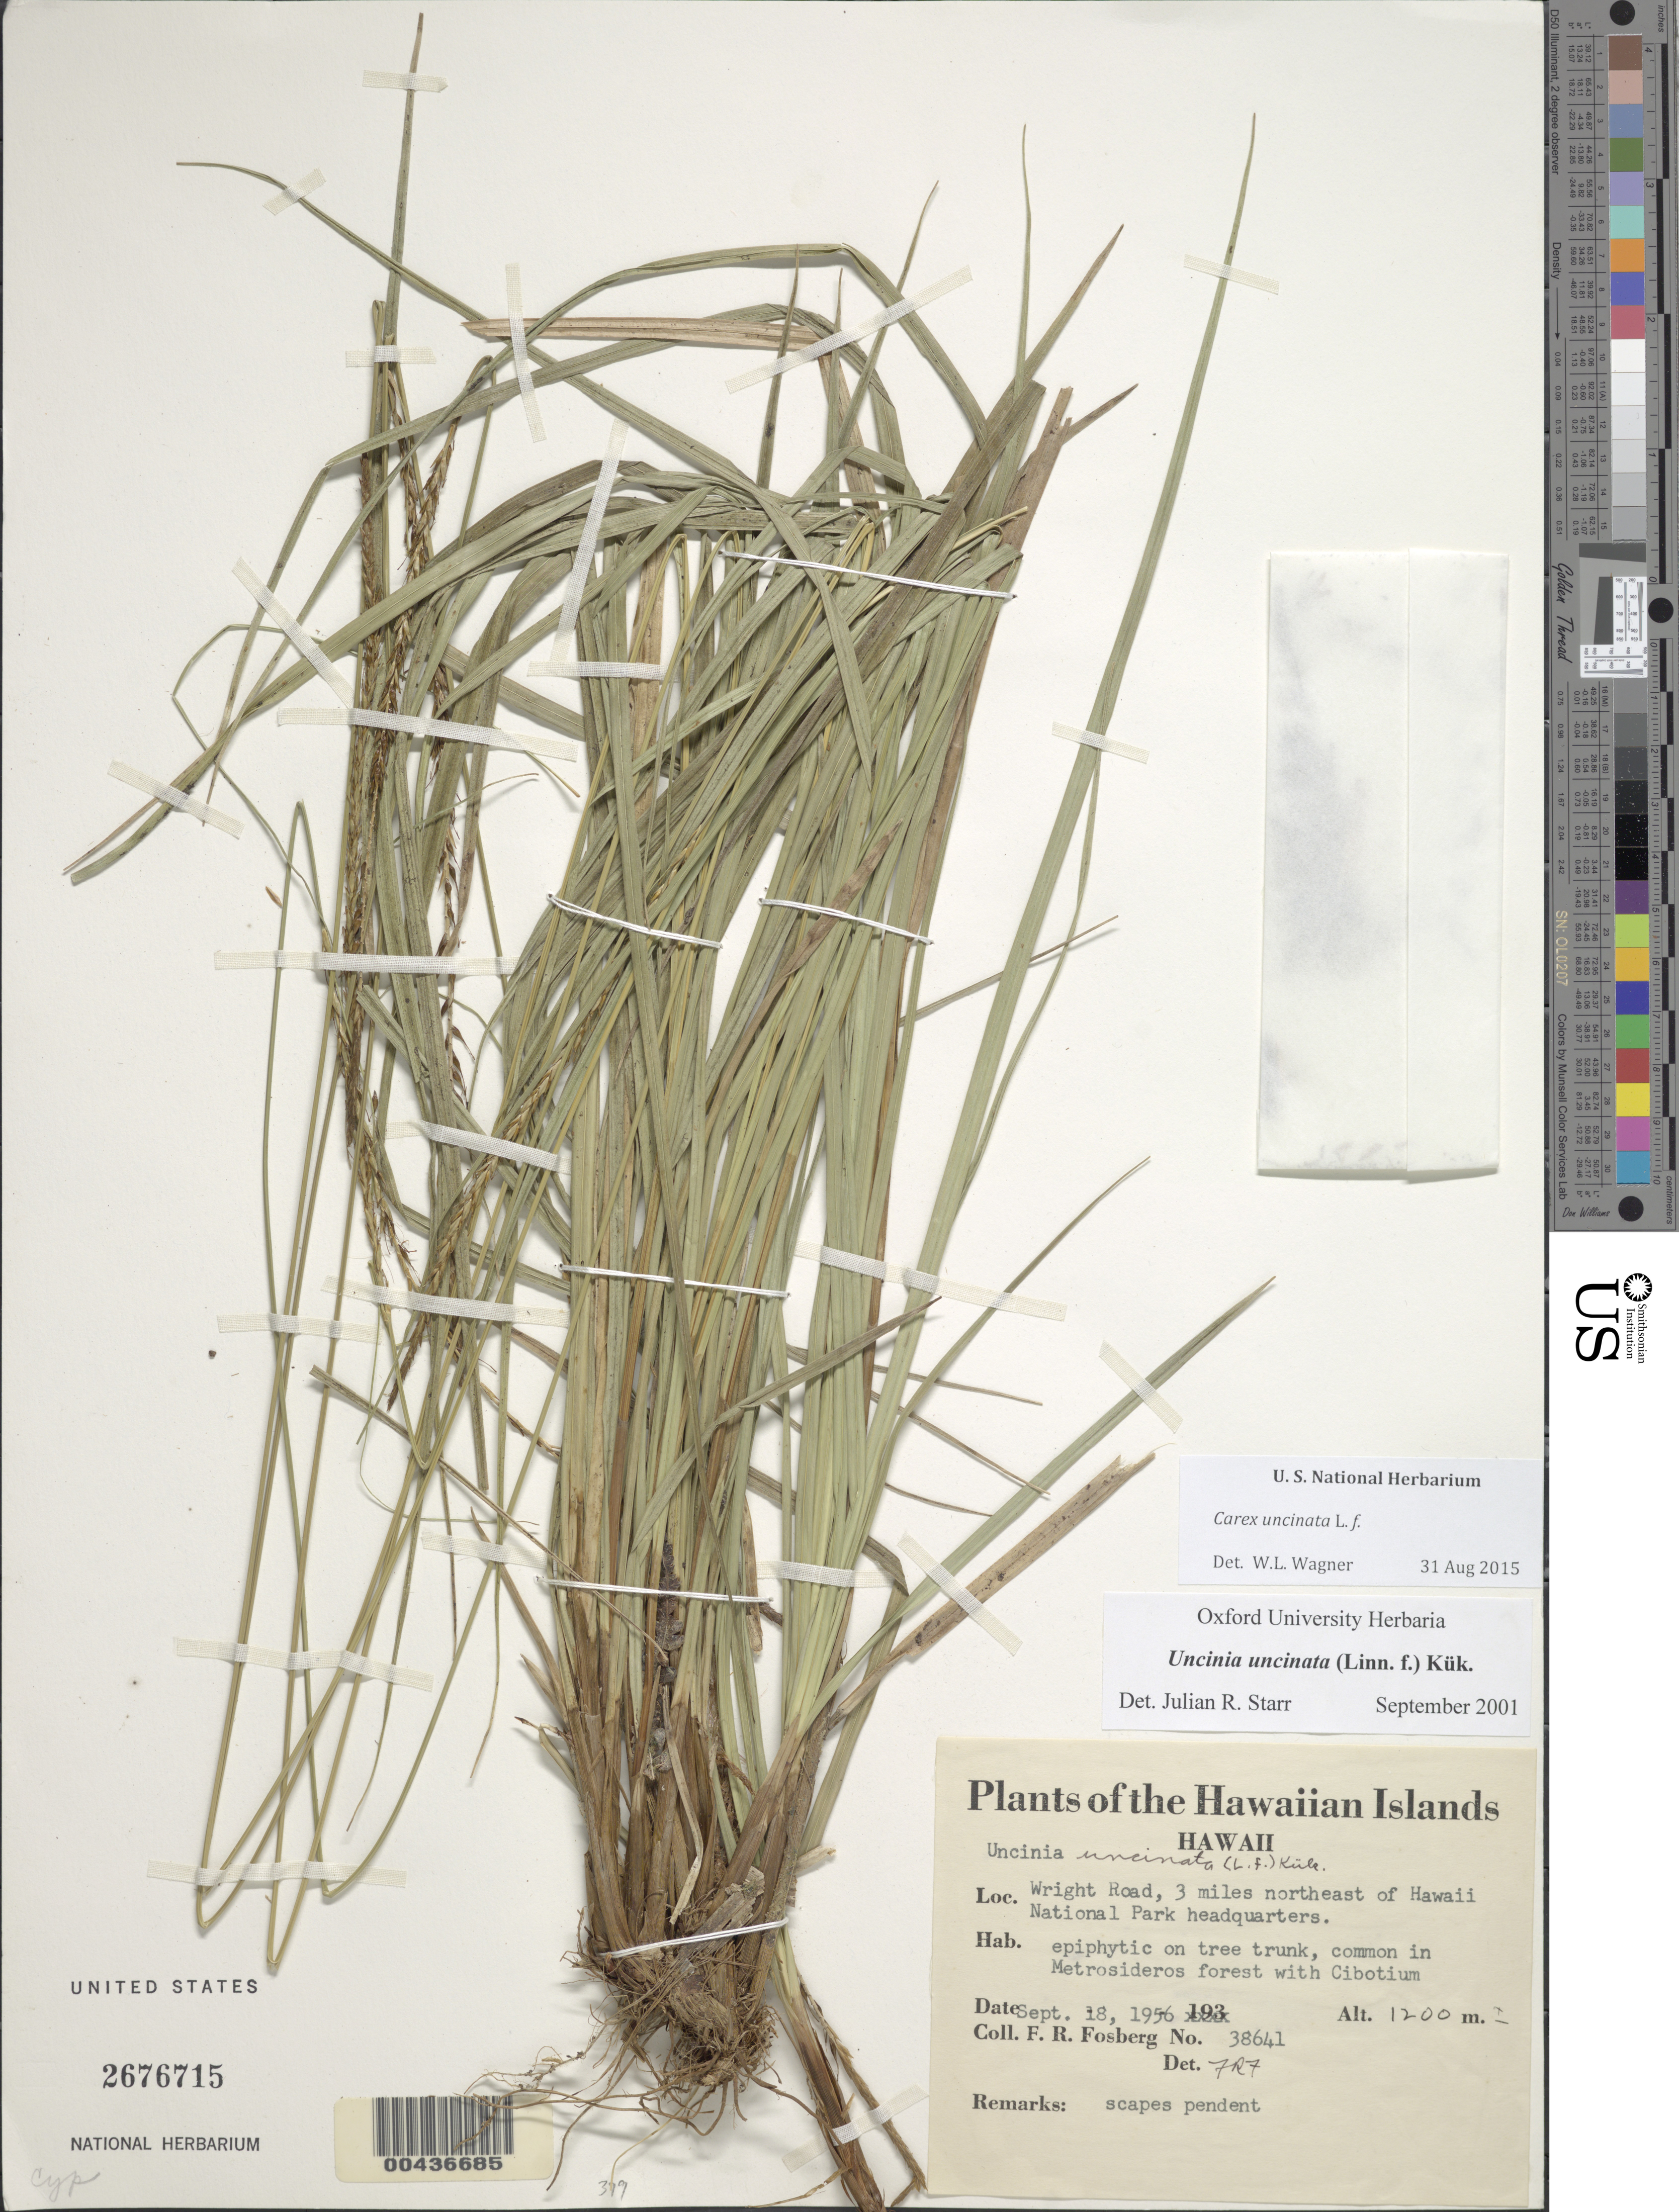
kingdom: Plantae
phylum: Tracheophyta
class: Liliopsida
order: Poales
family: Cyperaceae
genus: Carex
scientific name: Carex uncinata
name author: L. f.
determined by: Wagner, W. L., (BOT), Smithsonian Institution - National Museum of Natural History (UNITED STATES)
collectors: F. R. Fosberg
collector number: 38641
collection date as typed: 18 Sep 1956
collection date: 1956-09-18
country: United States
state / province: Hawaii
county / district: Hawaii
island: Hawaii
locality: Wright Road, 3 mi NE of Hawaii National Park headquarters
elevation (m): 1200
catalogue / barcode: US 2676715